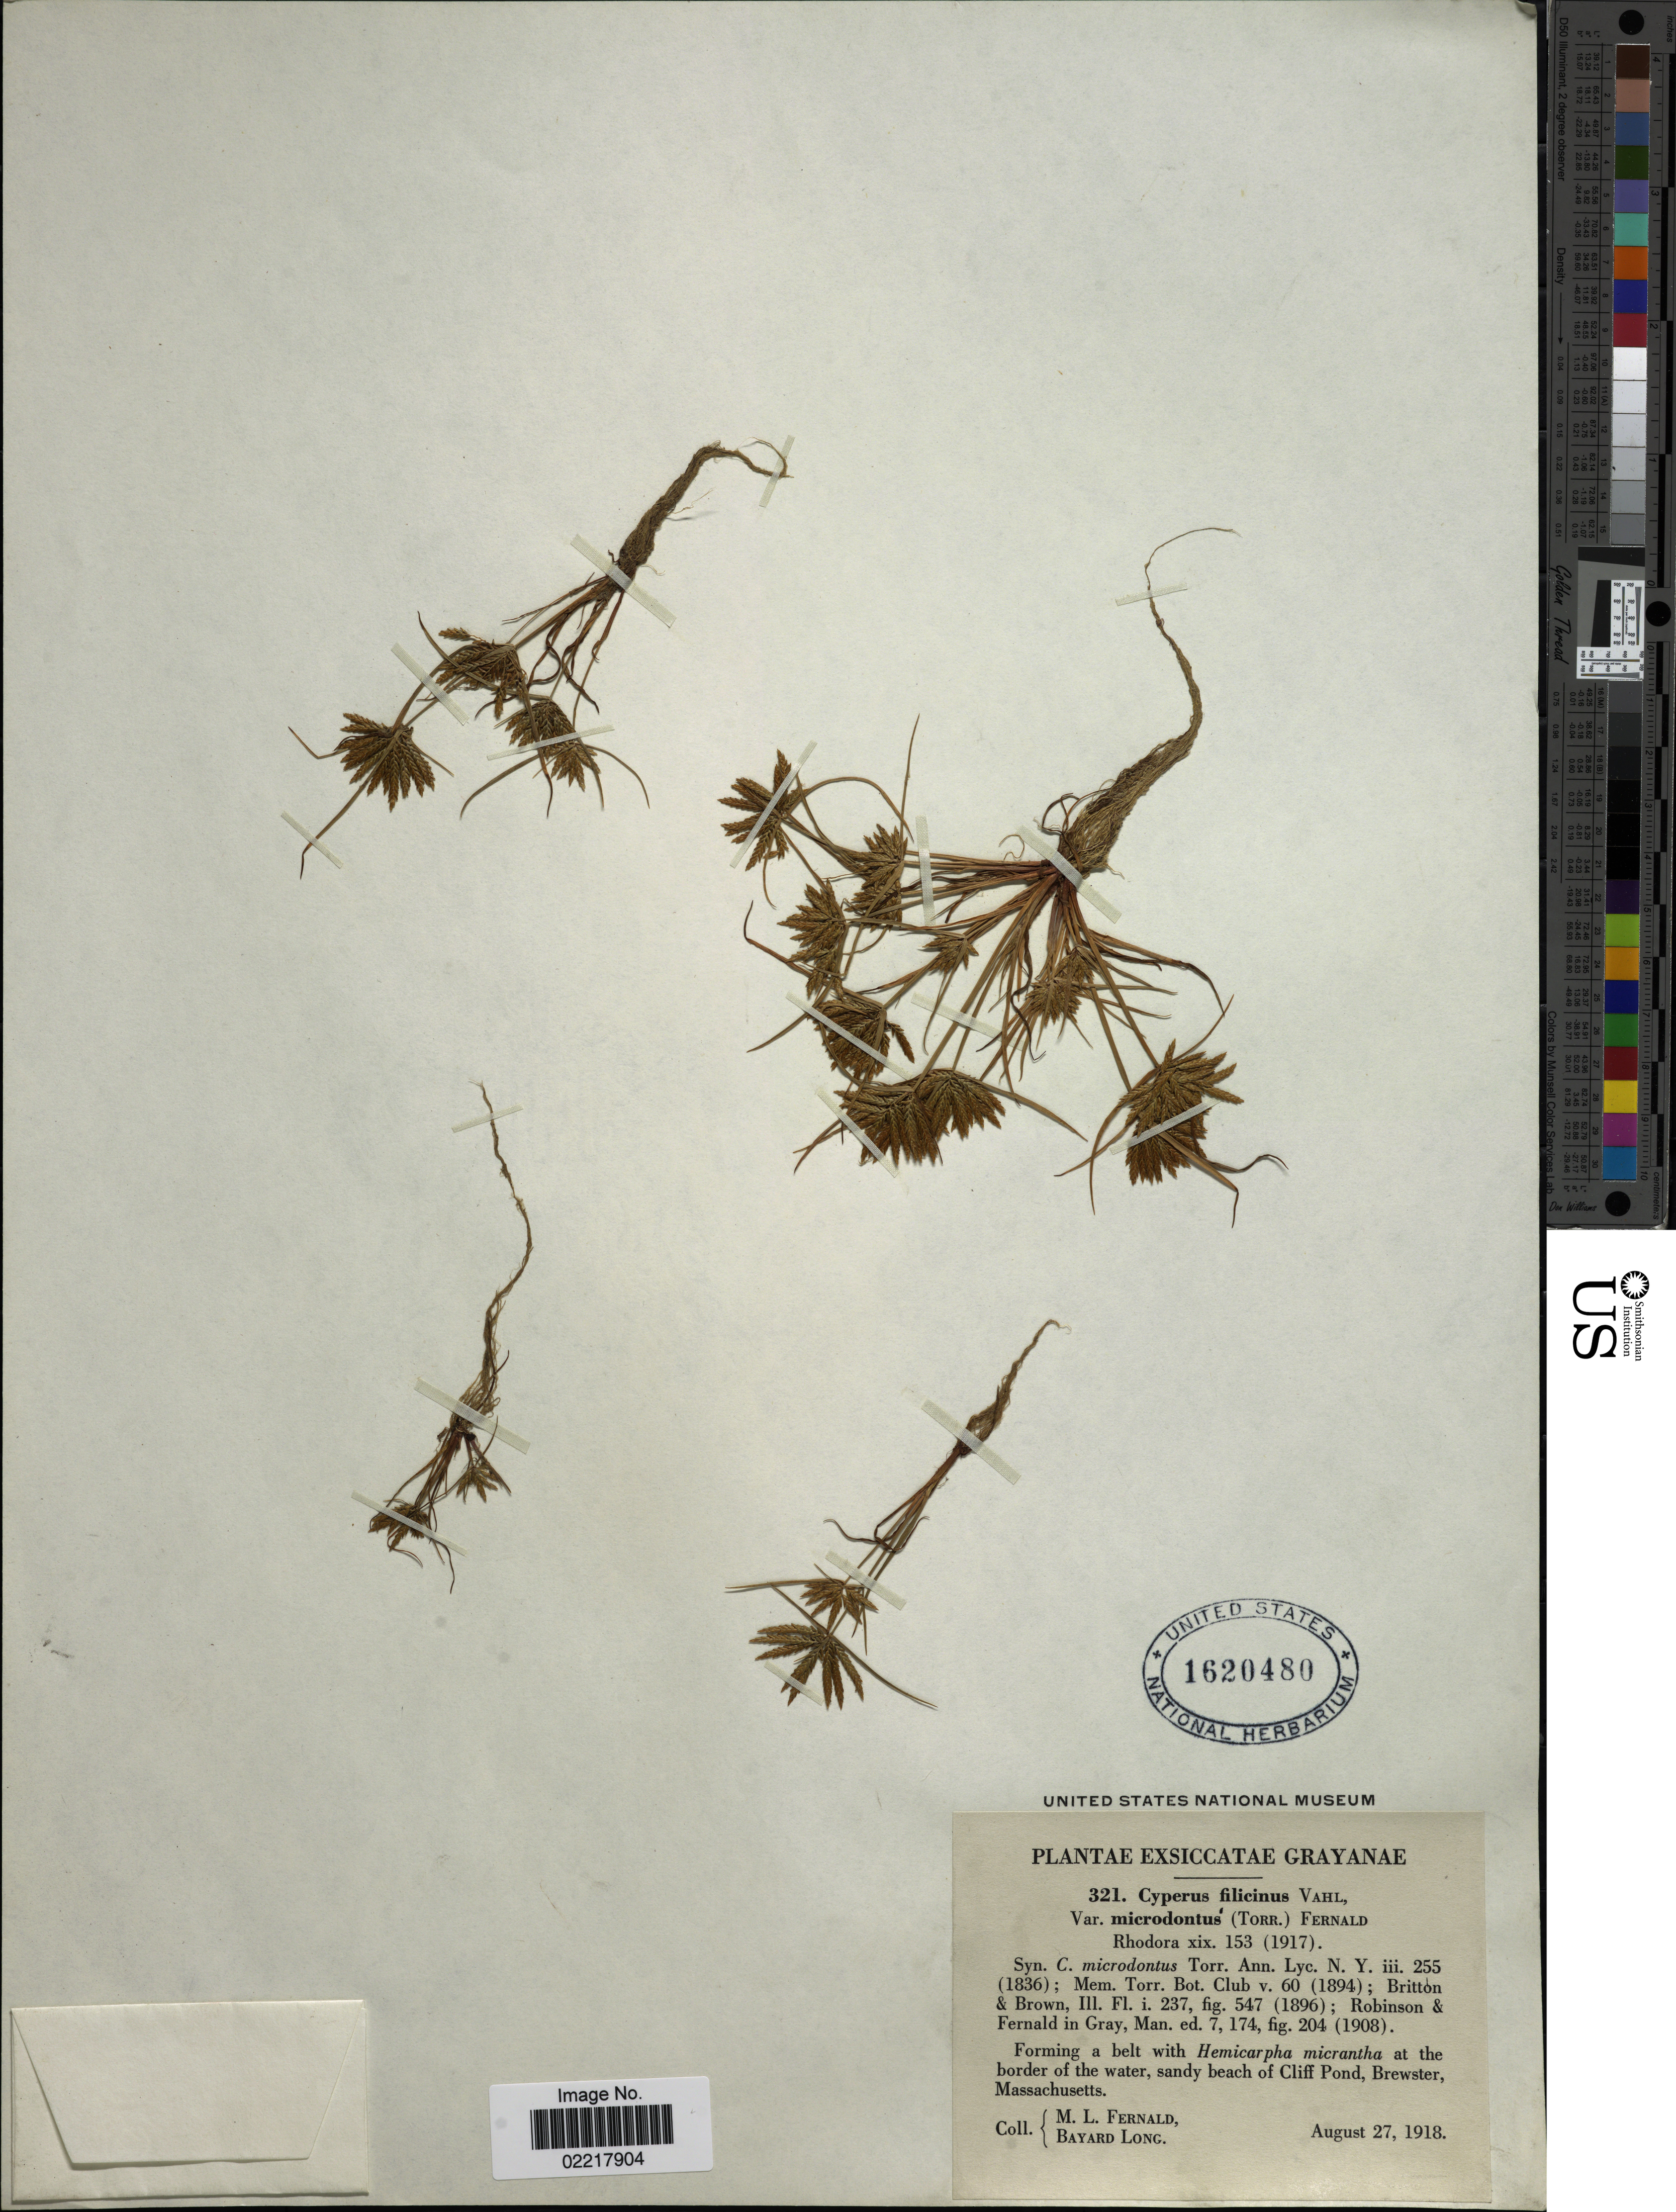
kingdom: Plantae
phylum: Tracheophyta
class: Liliopsida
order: Poales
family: Cyperaceae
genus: Cyperus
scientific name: Cyperus polystachyos var. texensis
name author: (Torr.) Fernald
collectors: M. L. Fernald & B. Long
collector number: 321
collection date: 1918-08-27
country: United States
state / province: Massachusetts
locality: Forming a belt with Hemicarpha micrantha at the border of the water, sandy beach of Cliff Pond, Brewster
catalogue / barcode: US 1620480